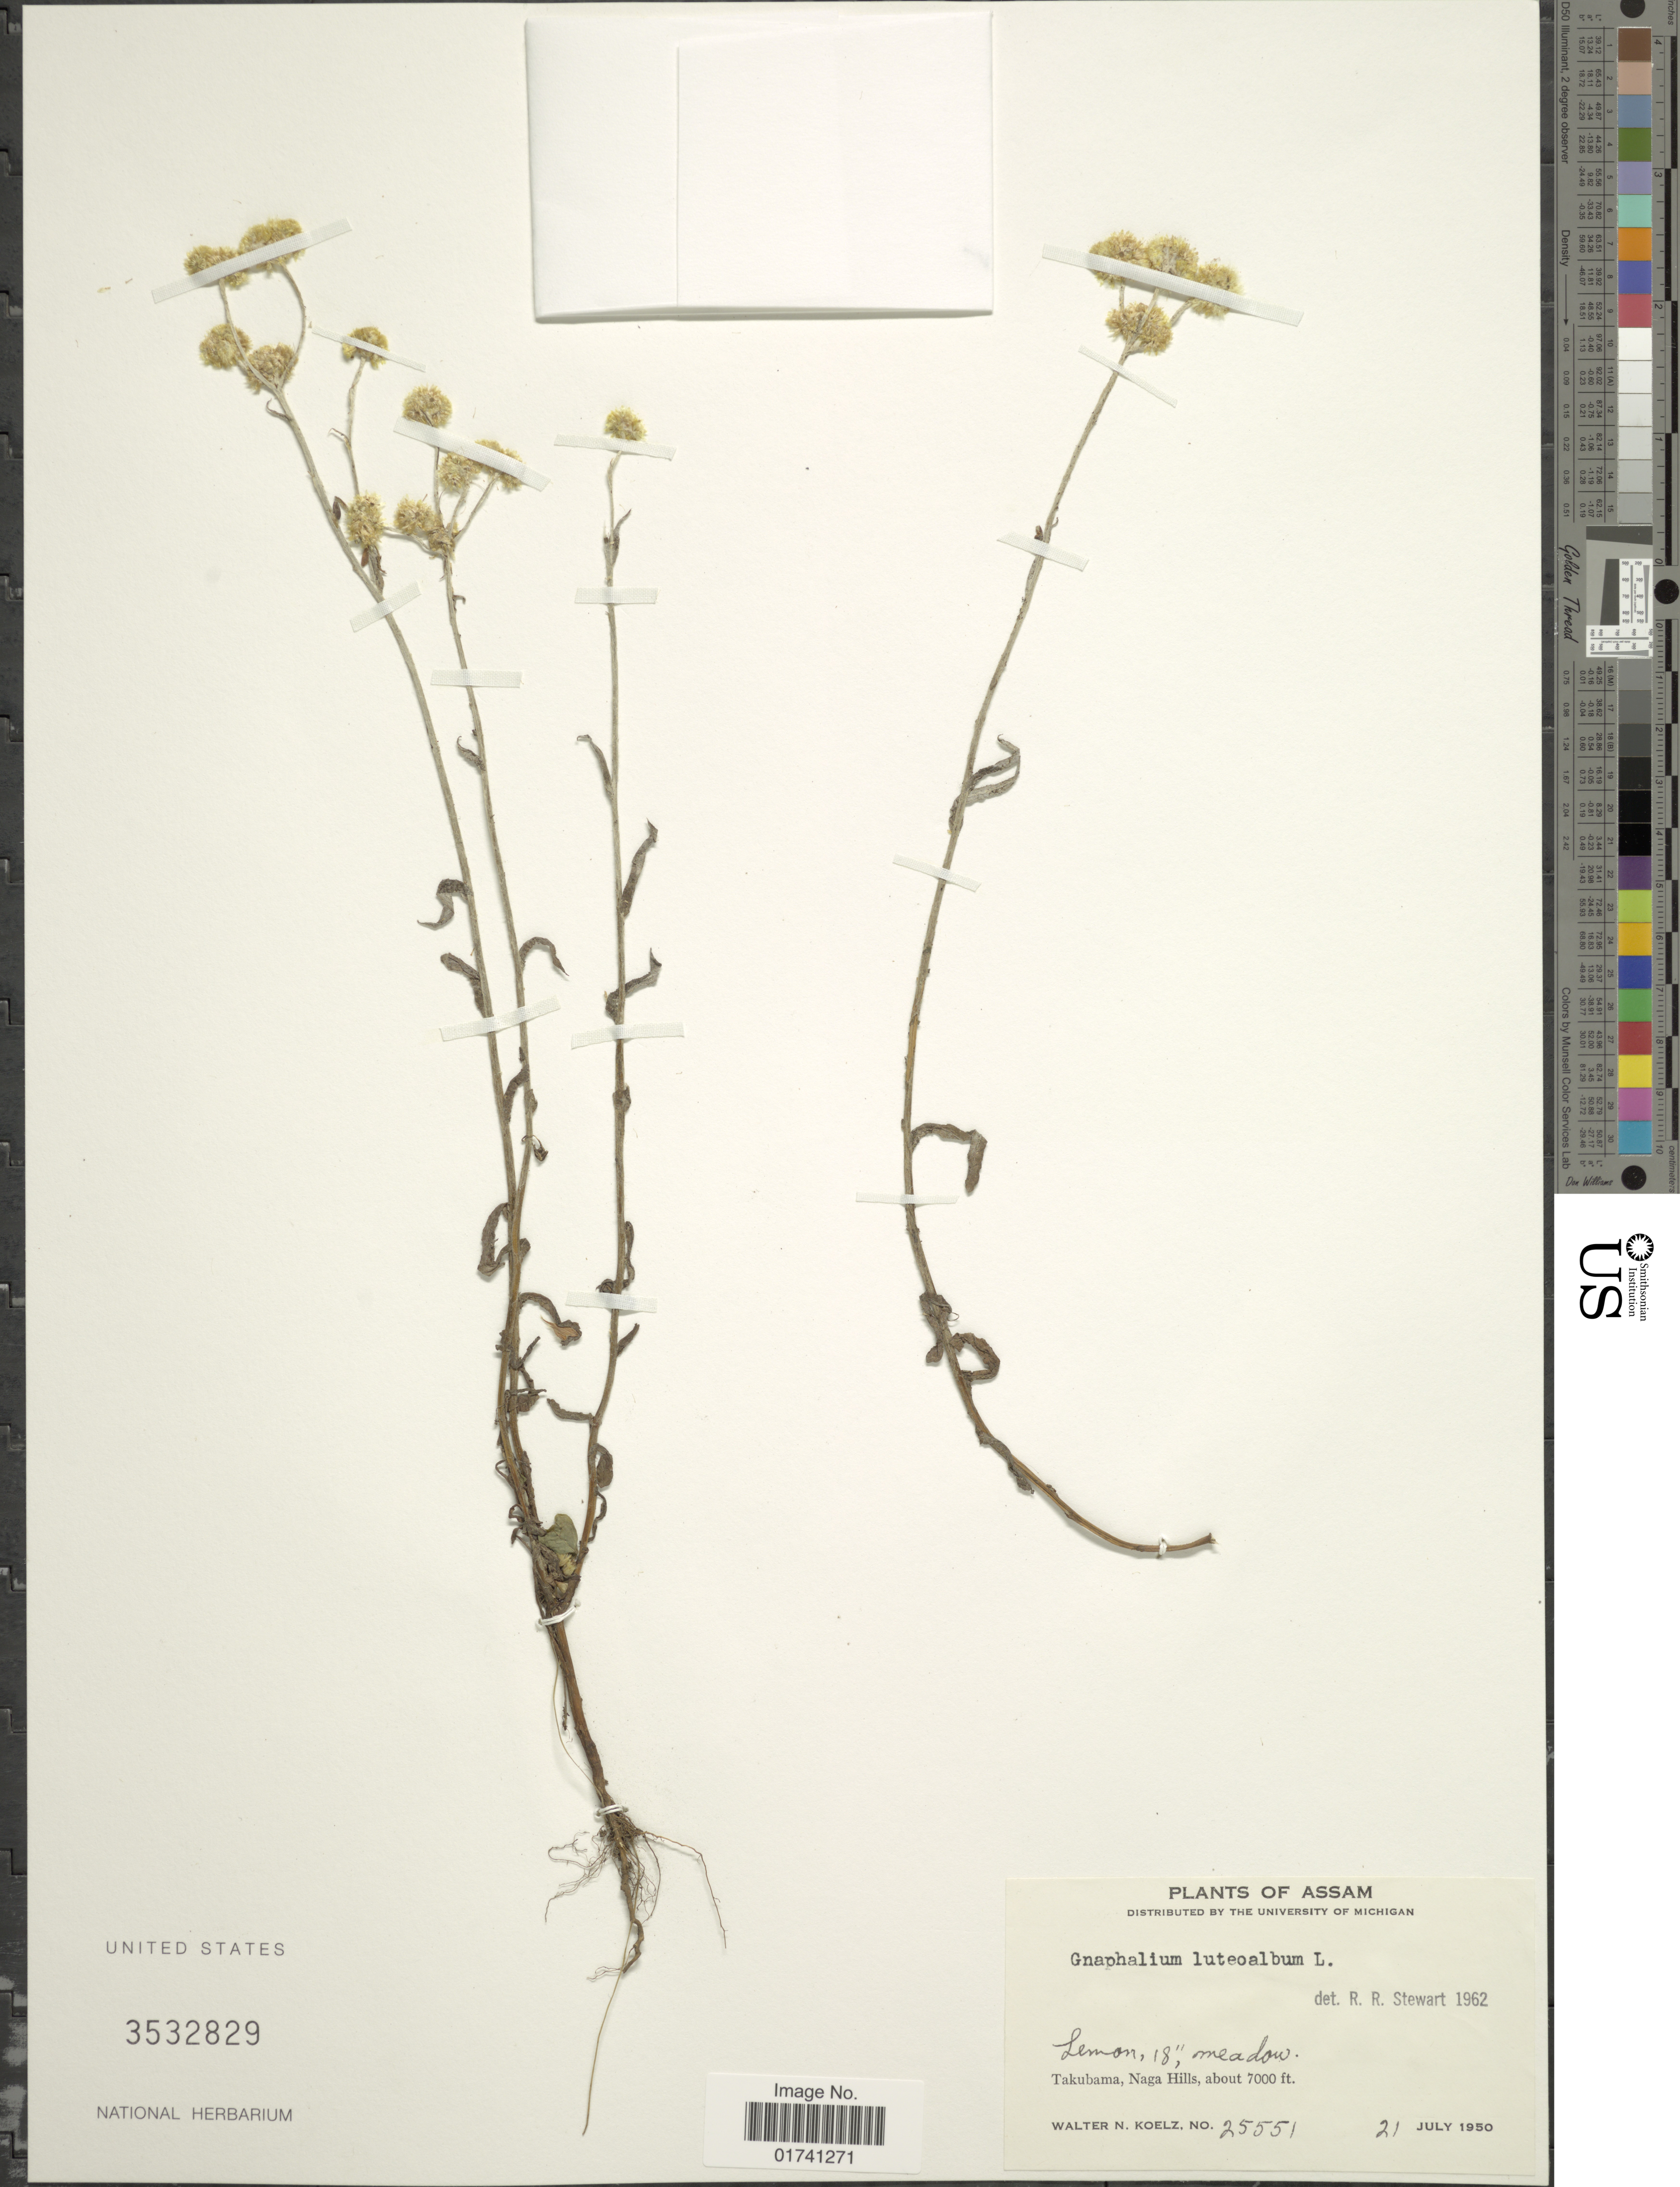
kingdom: Plantae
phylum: Tracheophyta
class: Magnoliopsida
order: Asterales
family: Asteraceae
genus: Laphangium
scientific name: Laphangium luteoalbum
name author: (L.) Tzvelev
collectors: W. N. Koelz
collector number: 25551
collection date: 1950-07-21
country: India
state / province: Assam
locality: Takubama, Naga Hills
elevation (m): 2134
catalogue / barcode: US 3532829